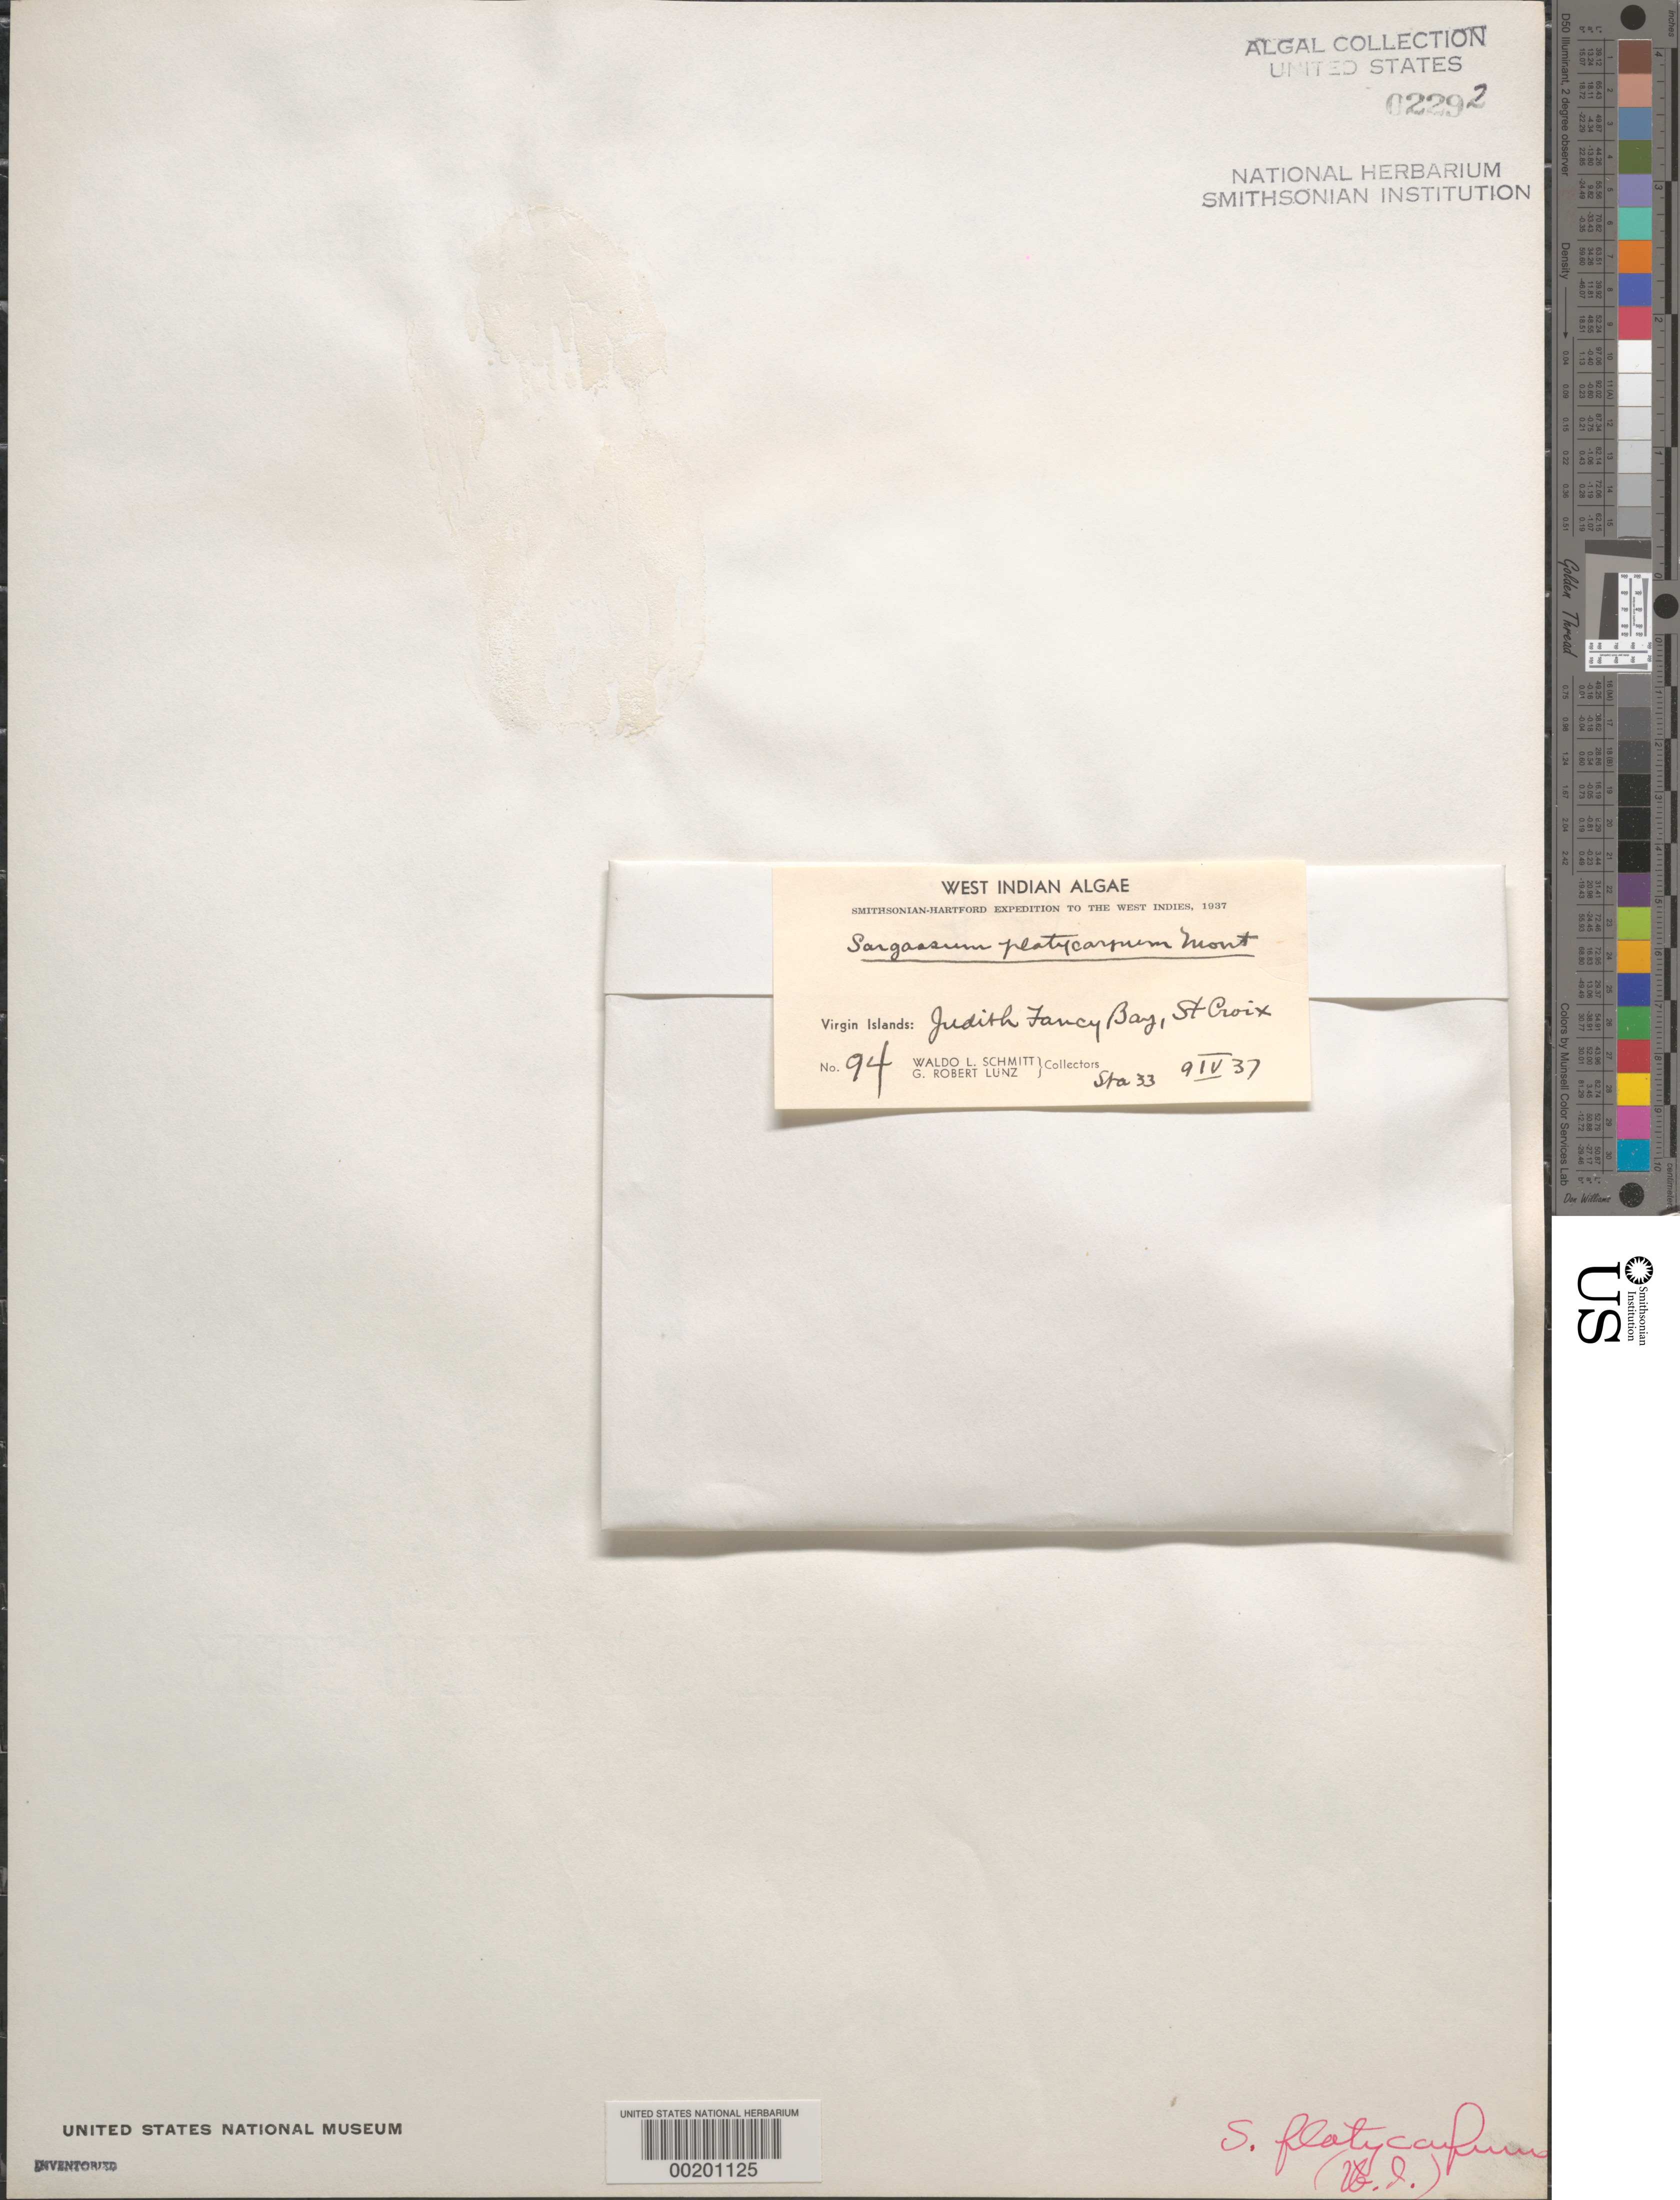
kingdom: Chromista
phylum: Ochrophyta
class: Phaeophyceae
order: Fucales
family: Sargassaceae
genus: Sargassum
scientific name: Sargassum platycarpum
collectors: W. Schmit & G. Lunz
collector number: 94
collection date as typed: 09 Apr 1937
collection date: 1937-04-09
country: U.S. Virgin Islands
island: St. Croix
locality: Judith Fancy Bay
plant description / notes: Smithsonian-Hartford Expedition to the West Indies, 1937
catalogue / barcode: US 2292